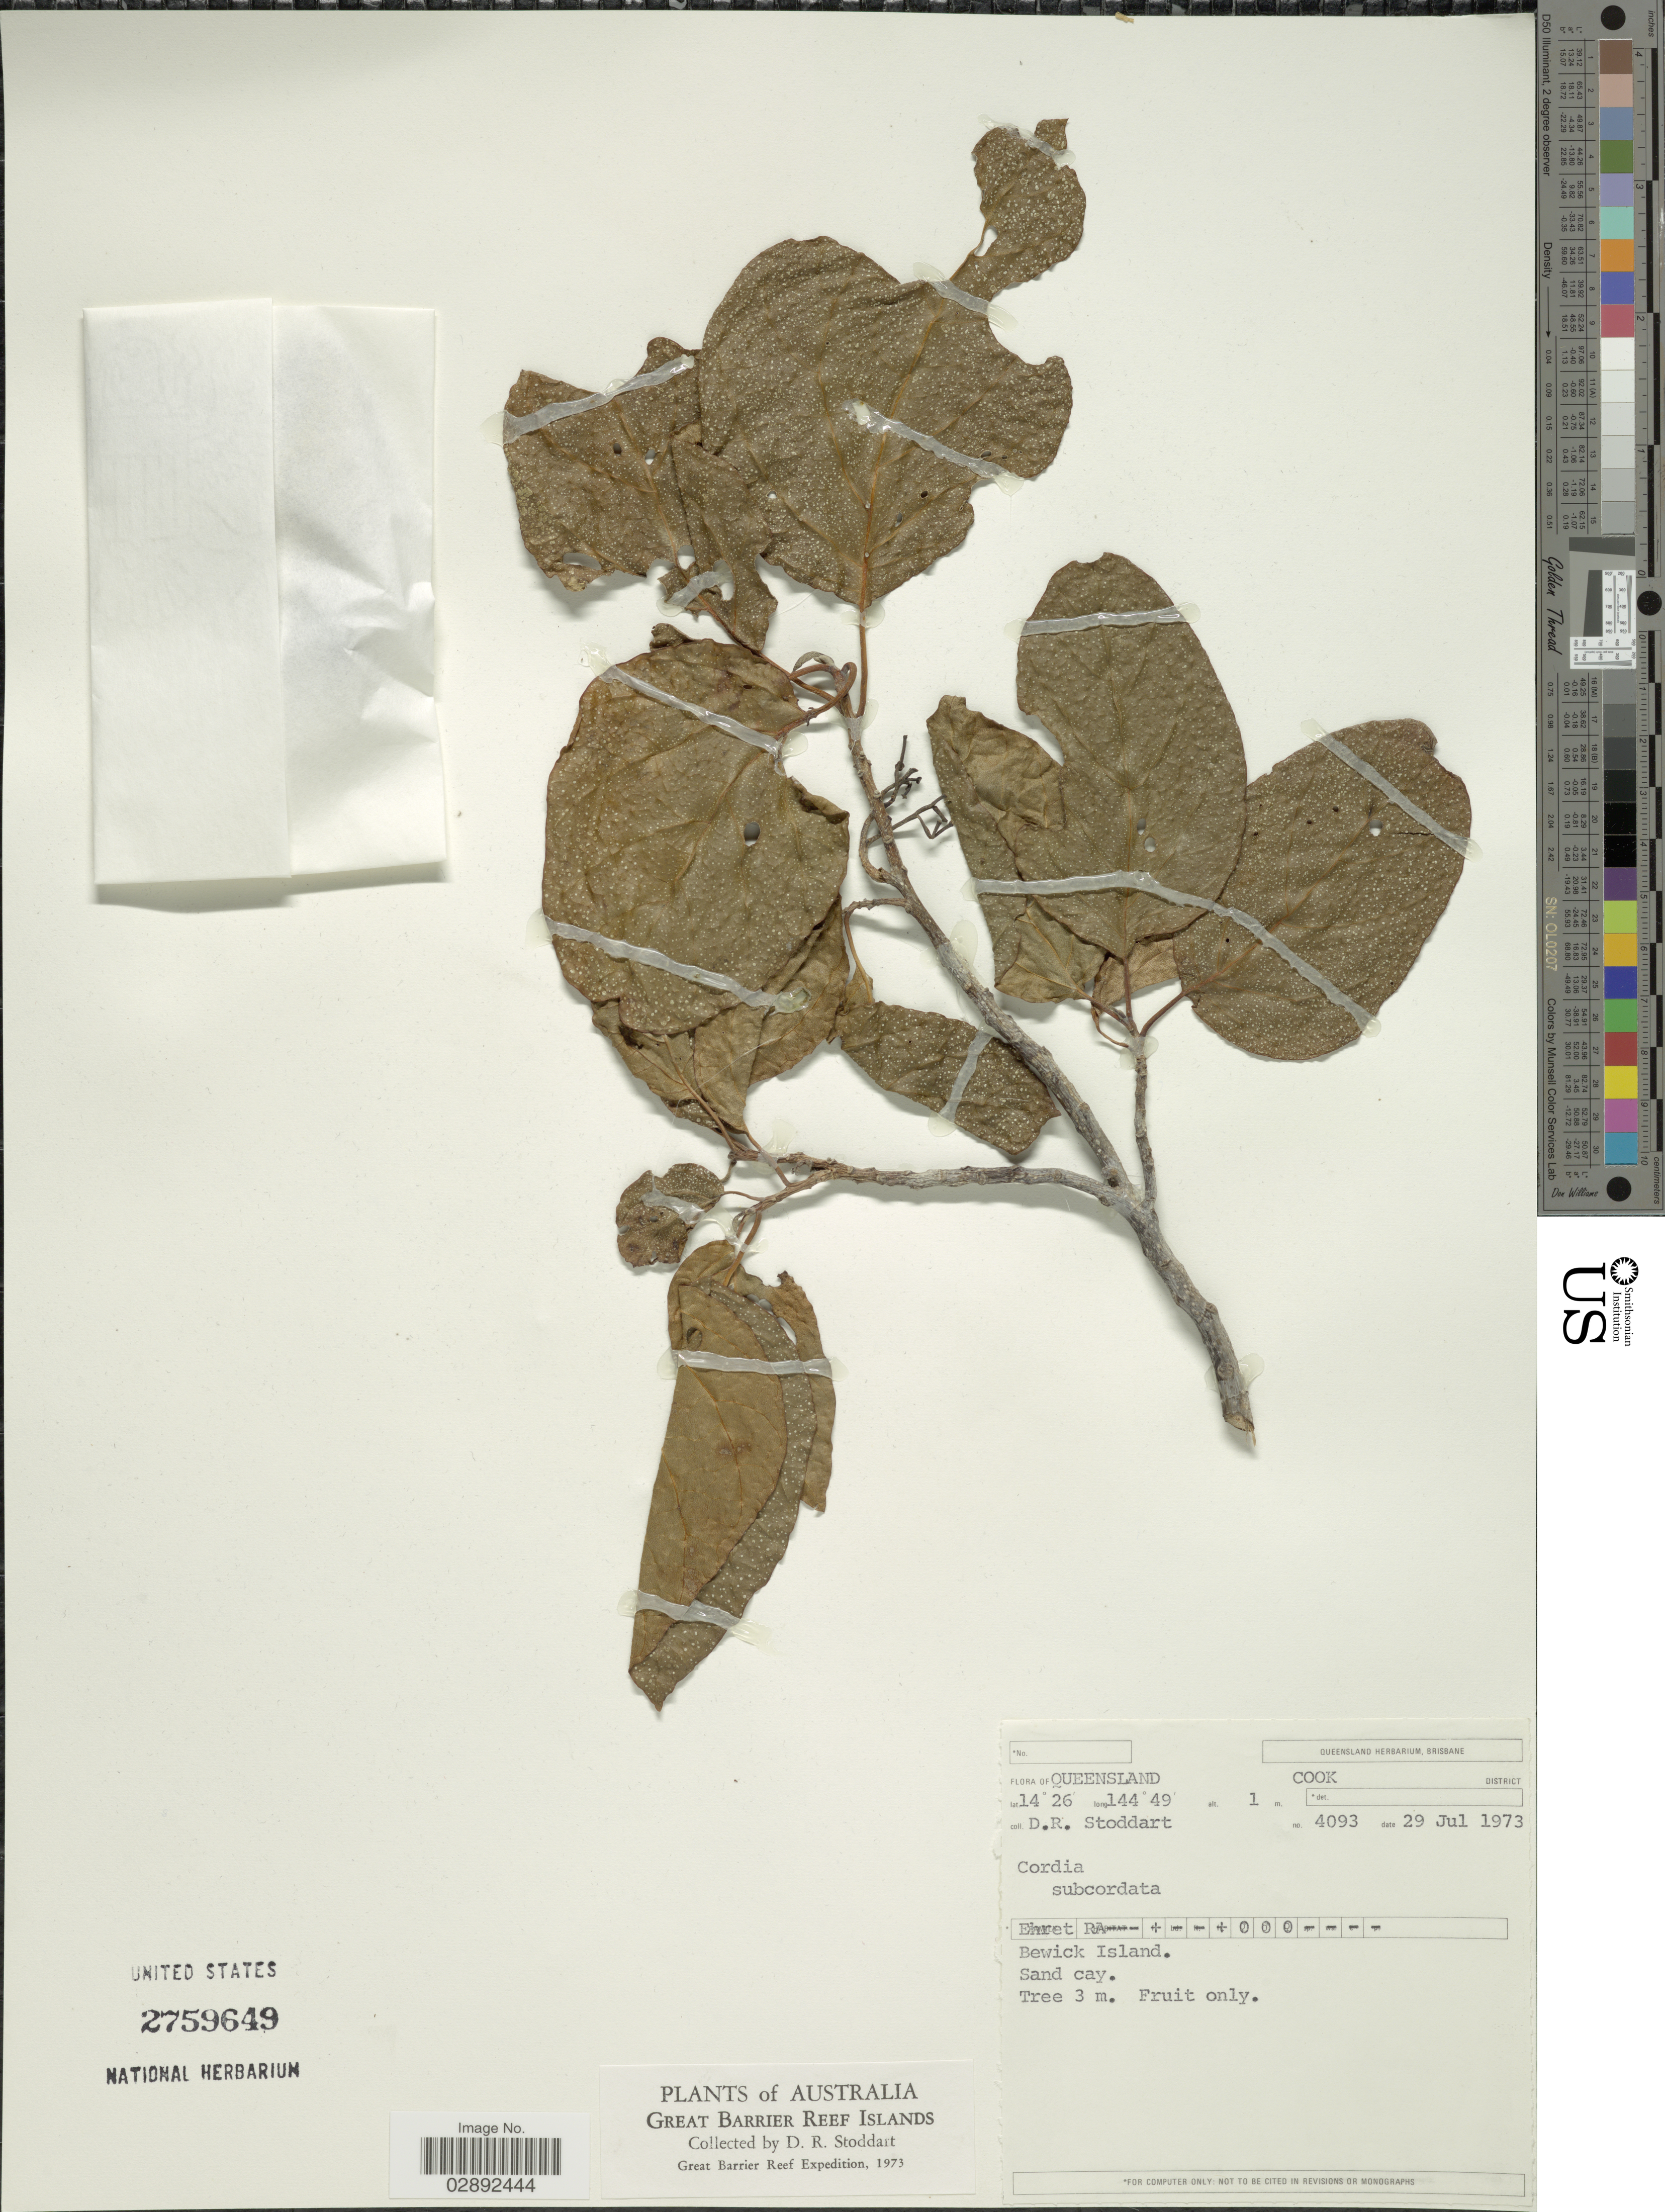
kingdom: Plantae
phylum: Tracheophyta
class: Magnoliopsida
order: Boraginales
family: Cordiaceae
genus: Cordia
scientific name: Cordia subcordata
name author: Lam.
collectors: D. R. Stoddart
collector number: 4093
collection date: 1973-07-29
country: Australia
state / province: Queensland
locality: Cook District. Bewick Island.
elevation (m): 1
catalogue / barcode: US 2759649